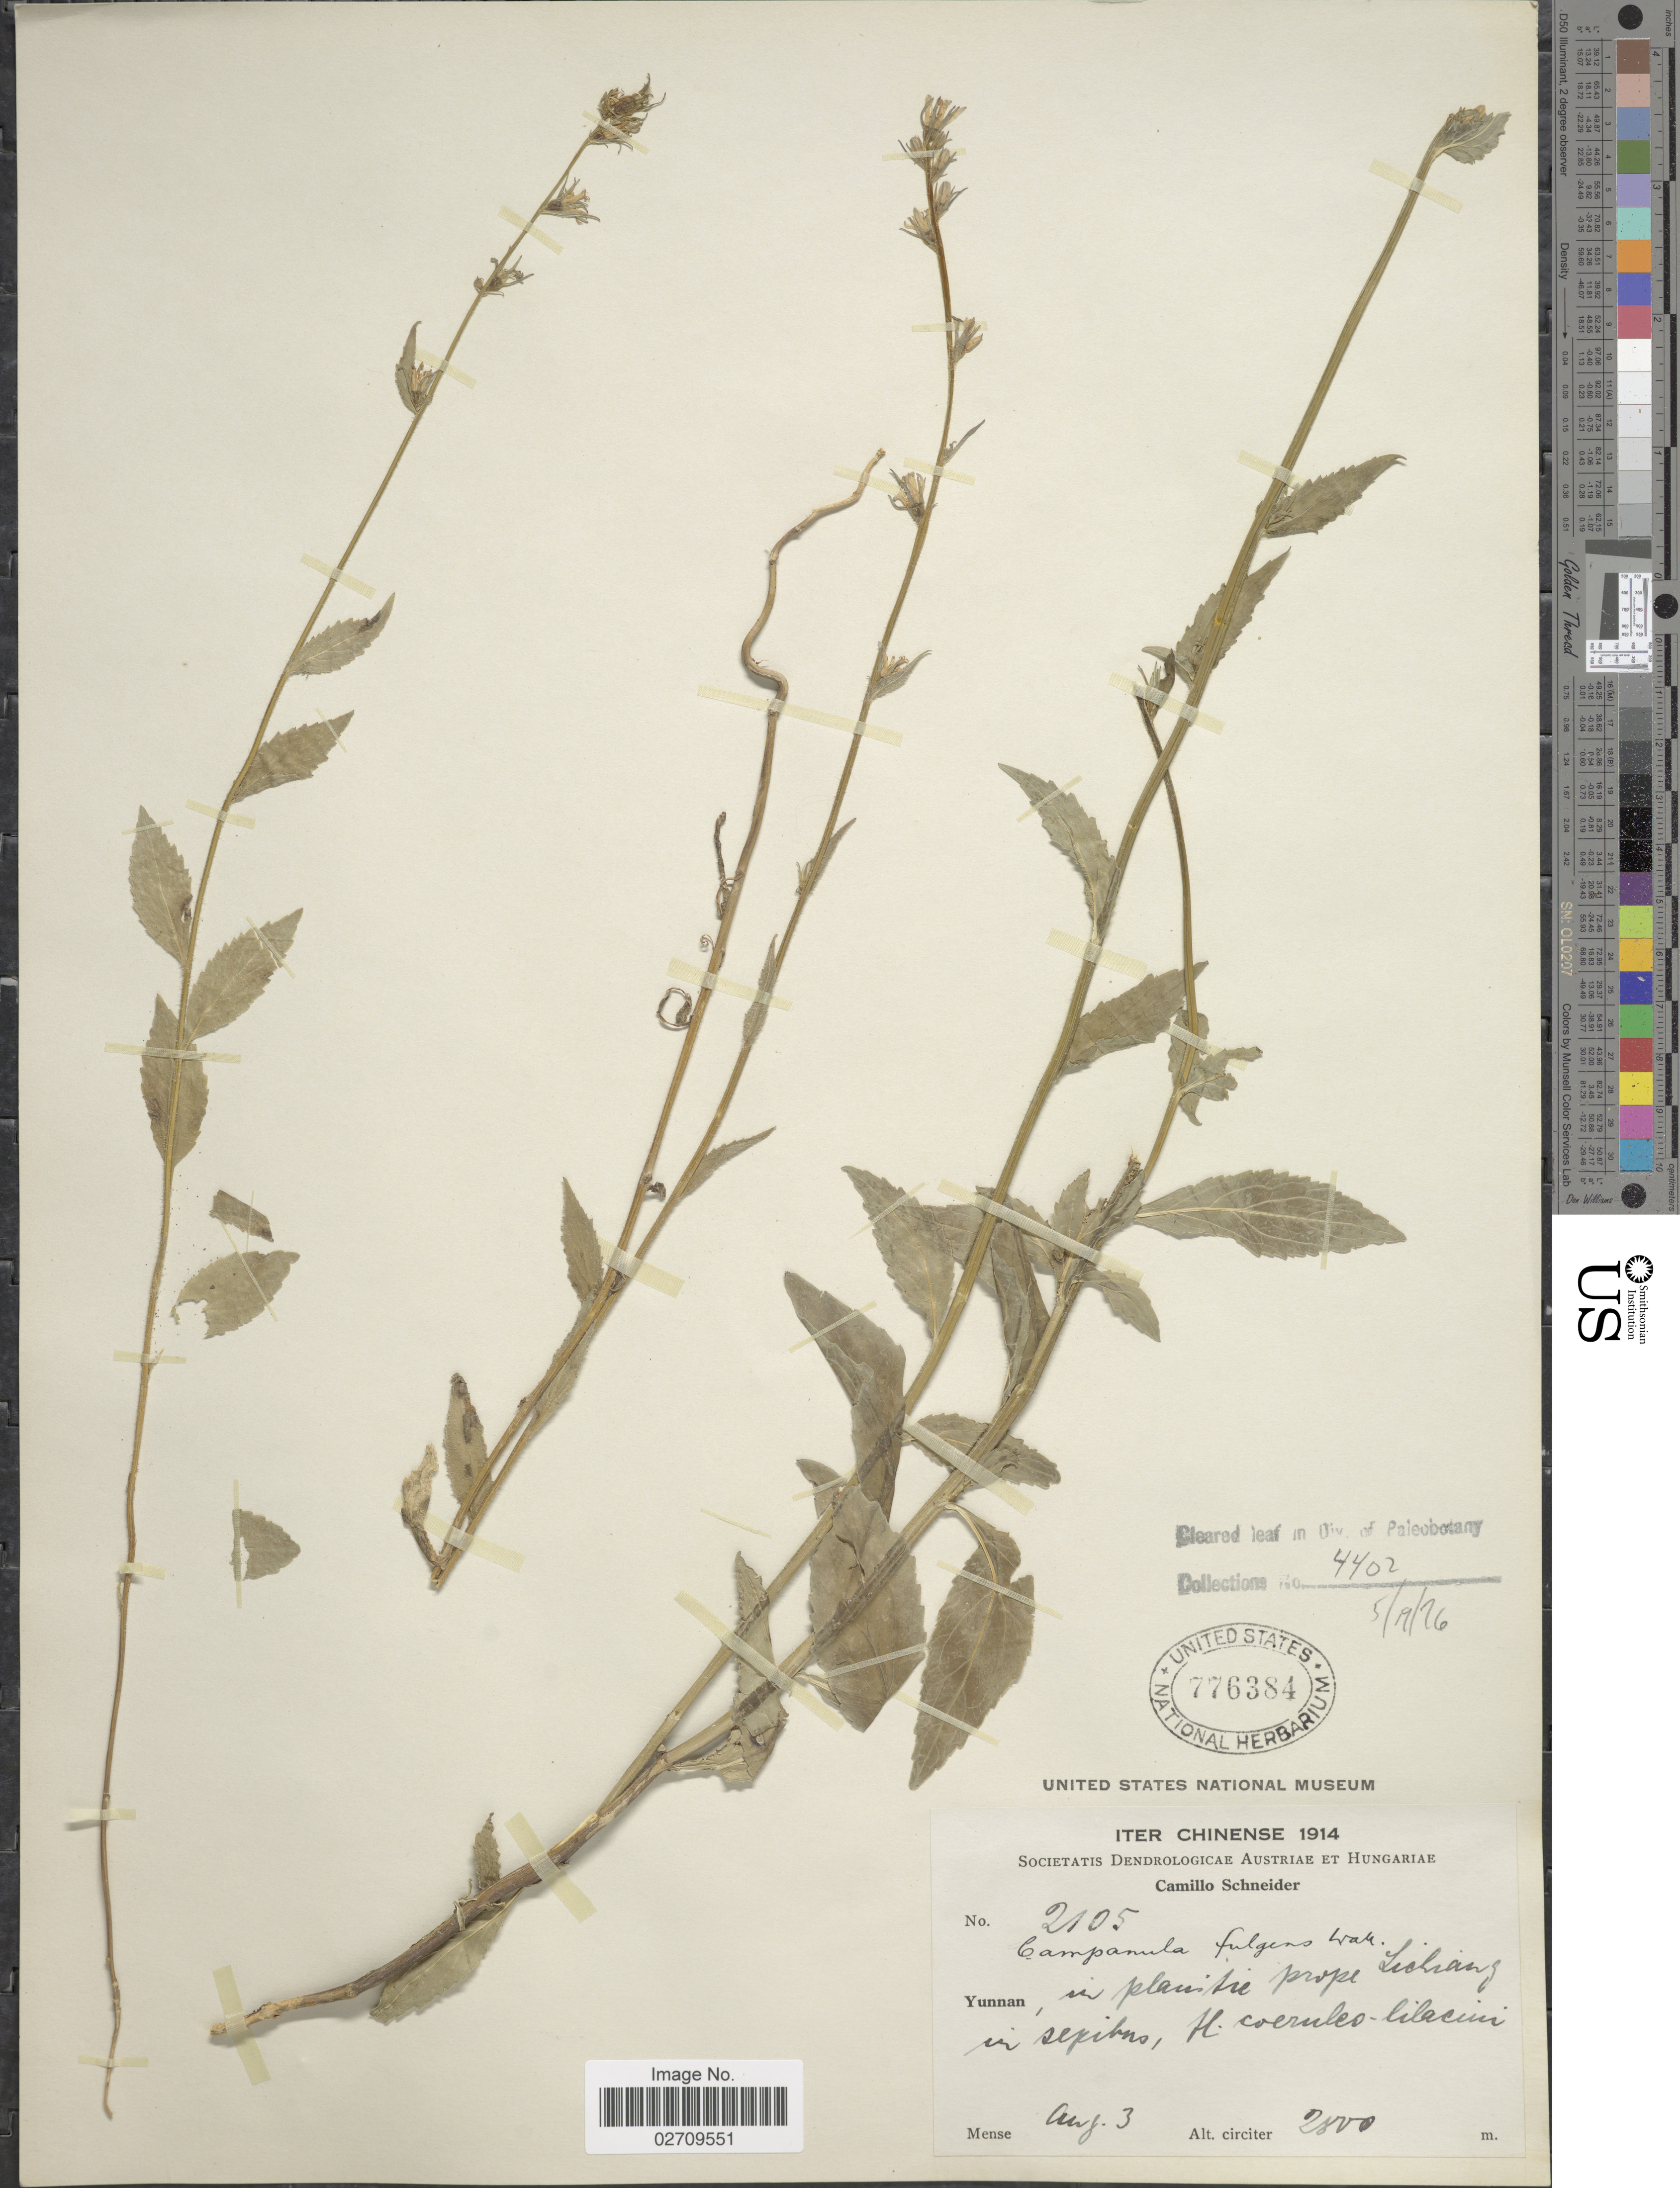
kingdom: Plantae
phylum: Tracheophyta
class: Magnoliopsida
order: Asterales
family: Campanulaceae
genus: Asyneuma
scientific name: Asyneuma fulgens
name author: (Wall.) Briq.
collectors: C. K. Schneider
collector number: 2105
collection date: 1914-08-03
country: China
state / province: Yunnan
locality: In planitic prope Lichiang in sepibus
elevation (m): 2800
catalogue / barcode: US 776384